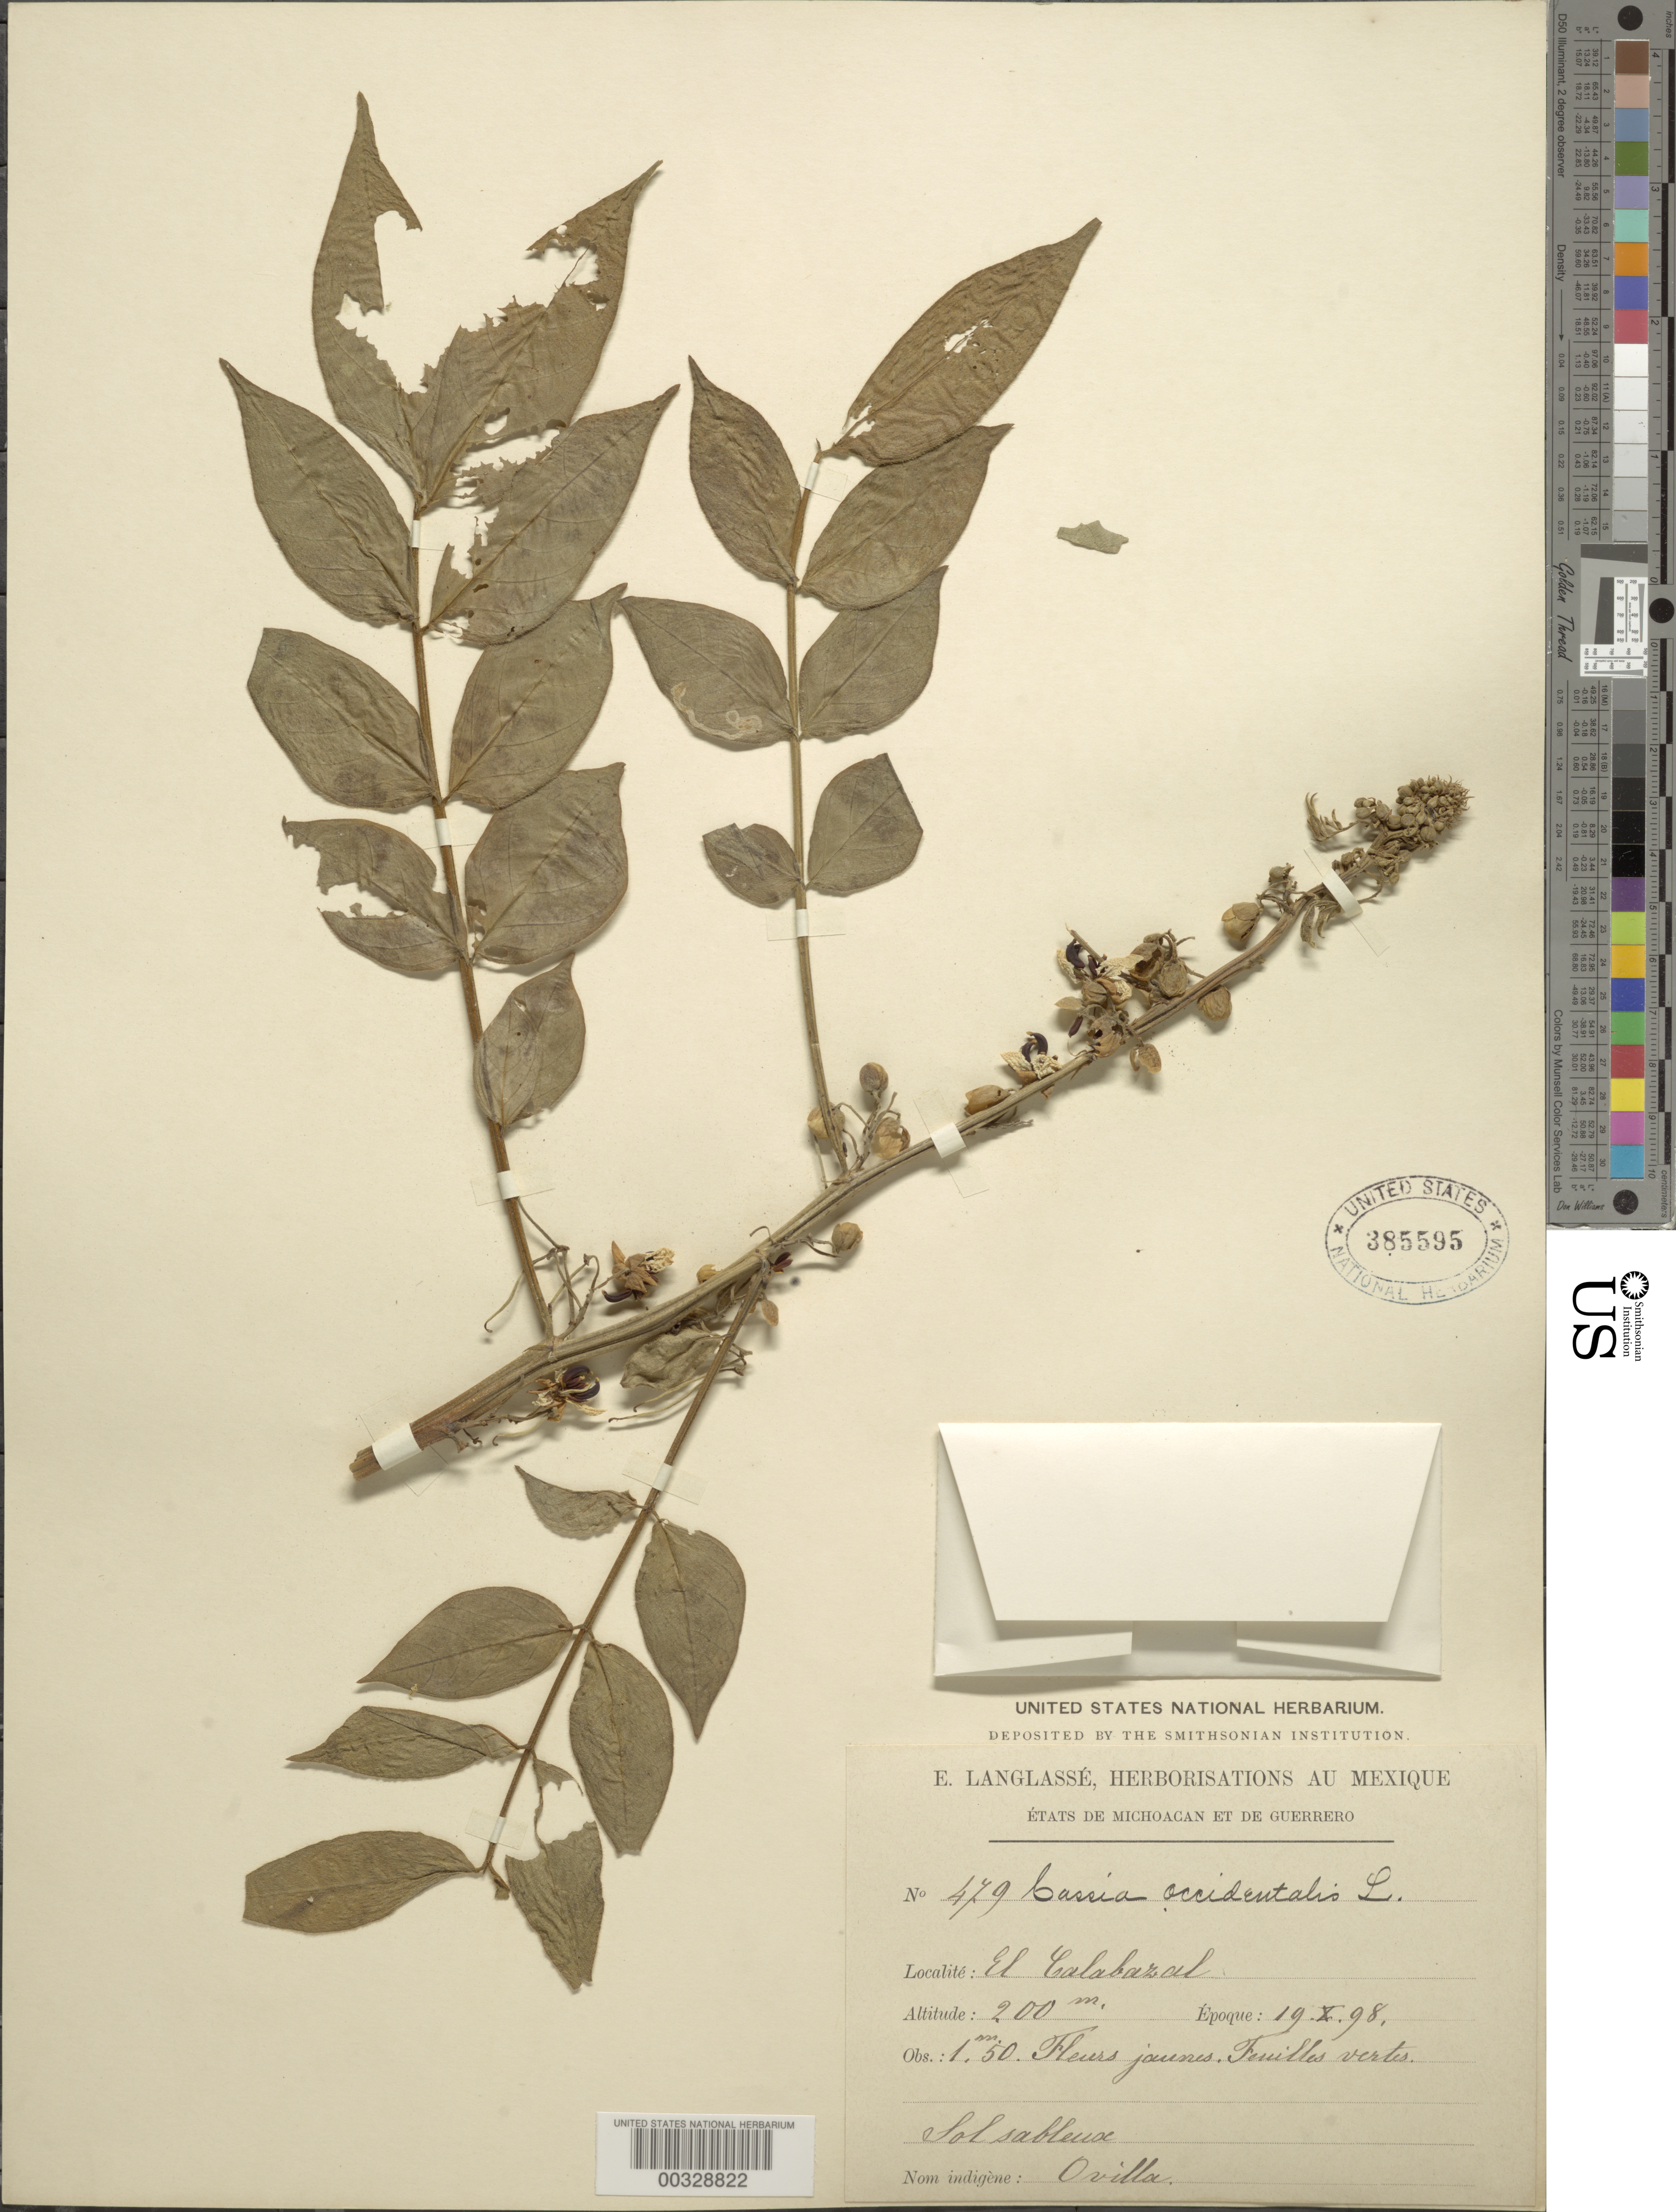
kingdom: Plantae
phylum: Tracheophyta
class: Magnoliopsida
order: Fabales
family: Fabaceae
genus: Senna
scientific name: Senna hirsuta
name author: (L.) H.S. Irwin & Barneby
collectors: E. Langlassé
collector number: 479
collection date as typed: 19 Oct 1898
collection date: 1898-10-19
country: Mexico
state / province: Guerrero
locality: El Calabazal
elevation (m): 200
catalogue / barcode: US 385595